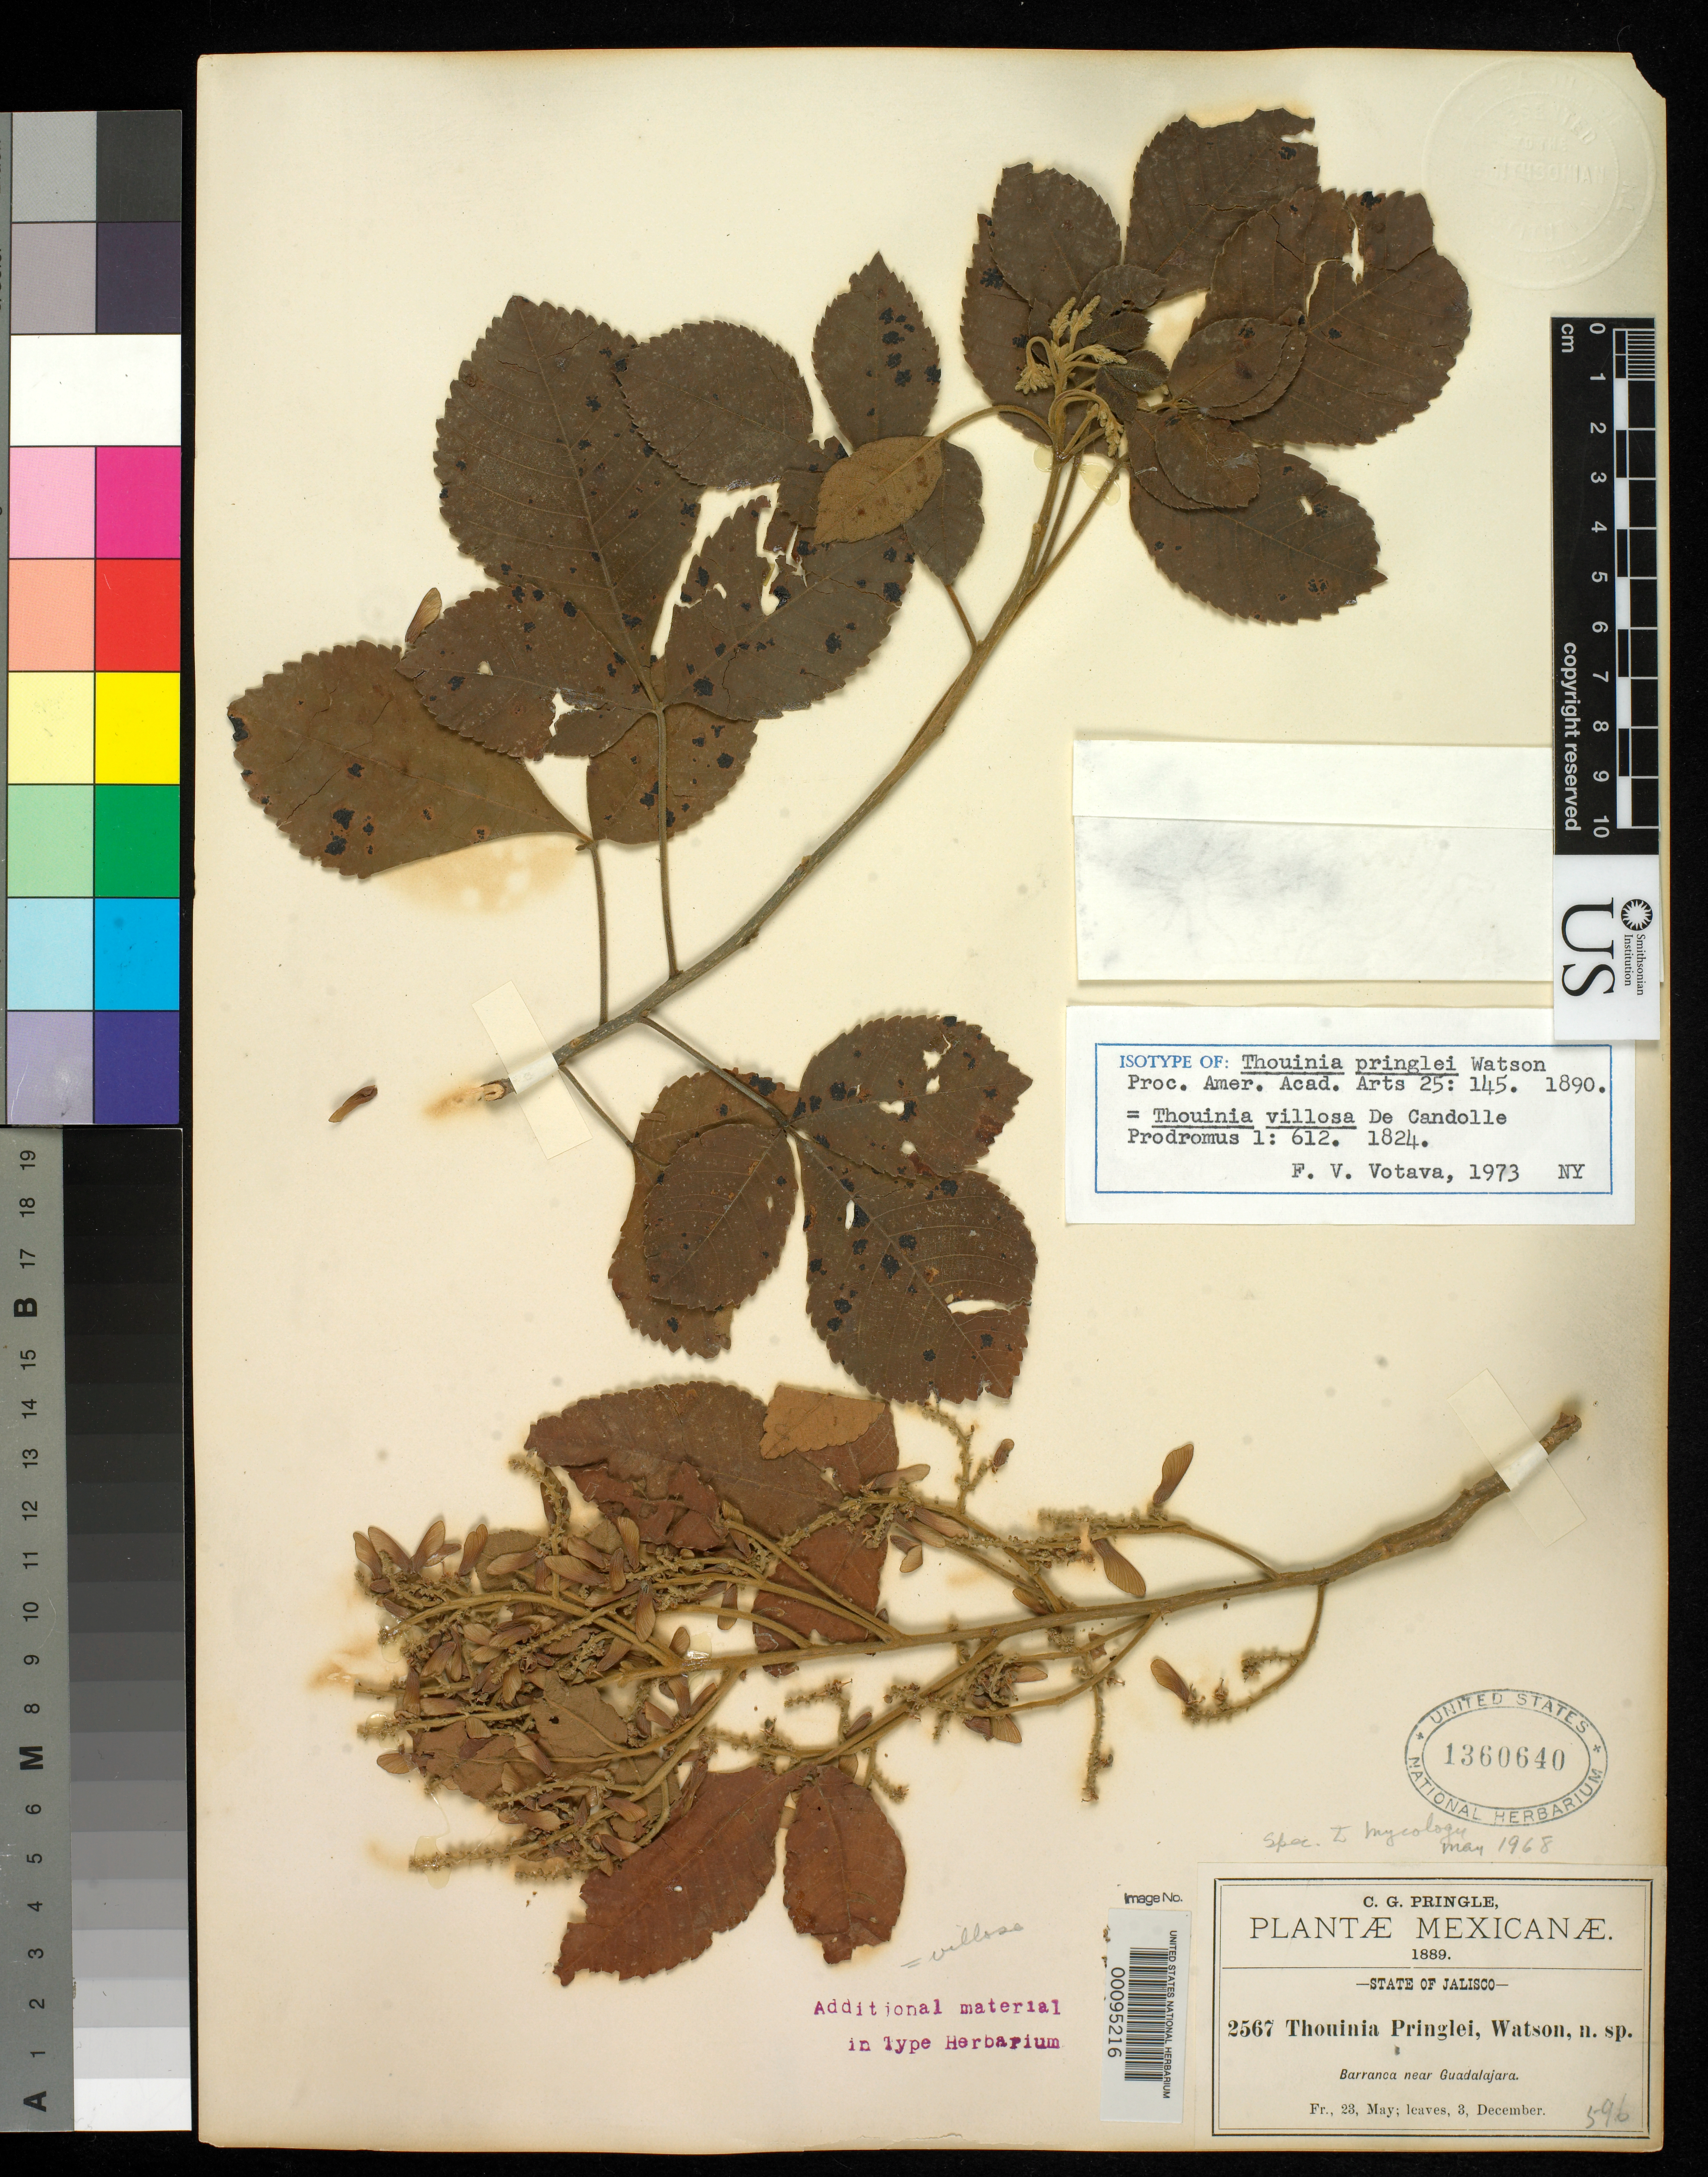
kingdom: Plantae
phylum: Tracheophyta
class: Magnoliopsida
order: Sapindales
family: Sapindaceae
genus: Thouinia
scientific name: Thouinia pringlei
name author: S. Watson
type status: Isotype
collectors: C. G. Pringle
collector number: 2567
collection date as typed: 23 May 1889 and 03 Dec 1889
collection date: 1889-05-23,1889-12-03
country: Mexico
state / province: Jalisco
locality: Near Guadalajara.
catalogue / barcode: US 1360640